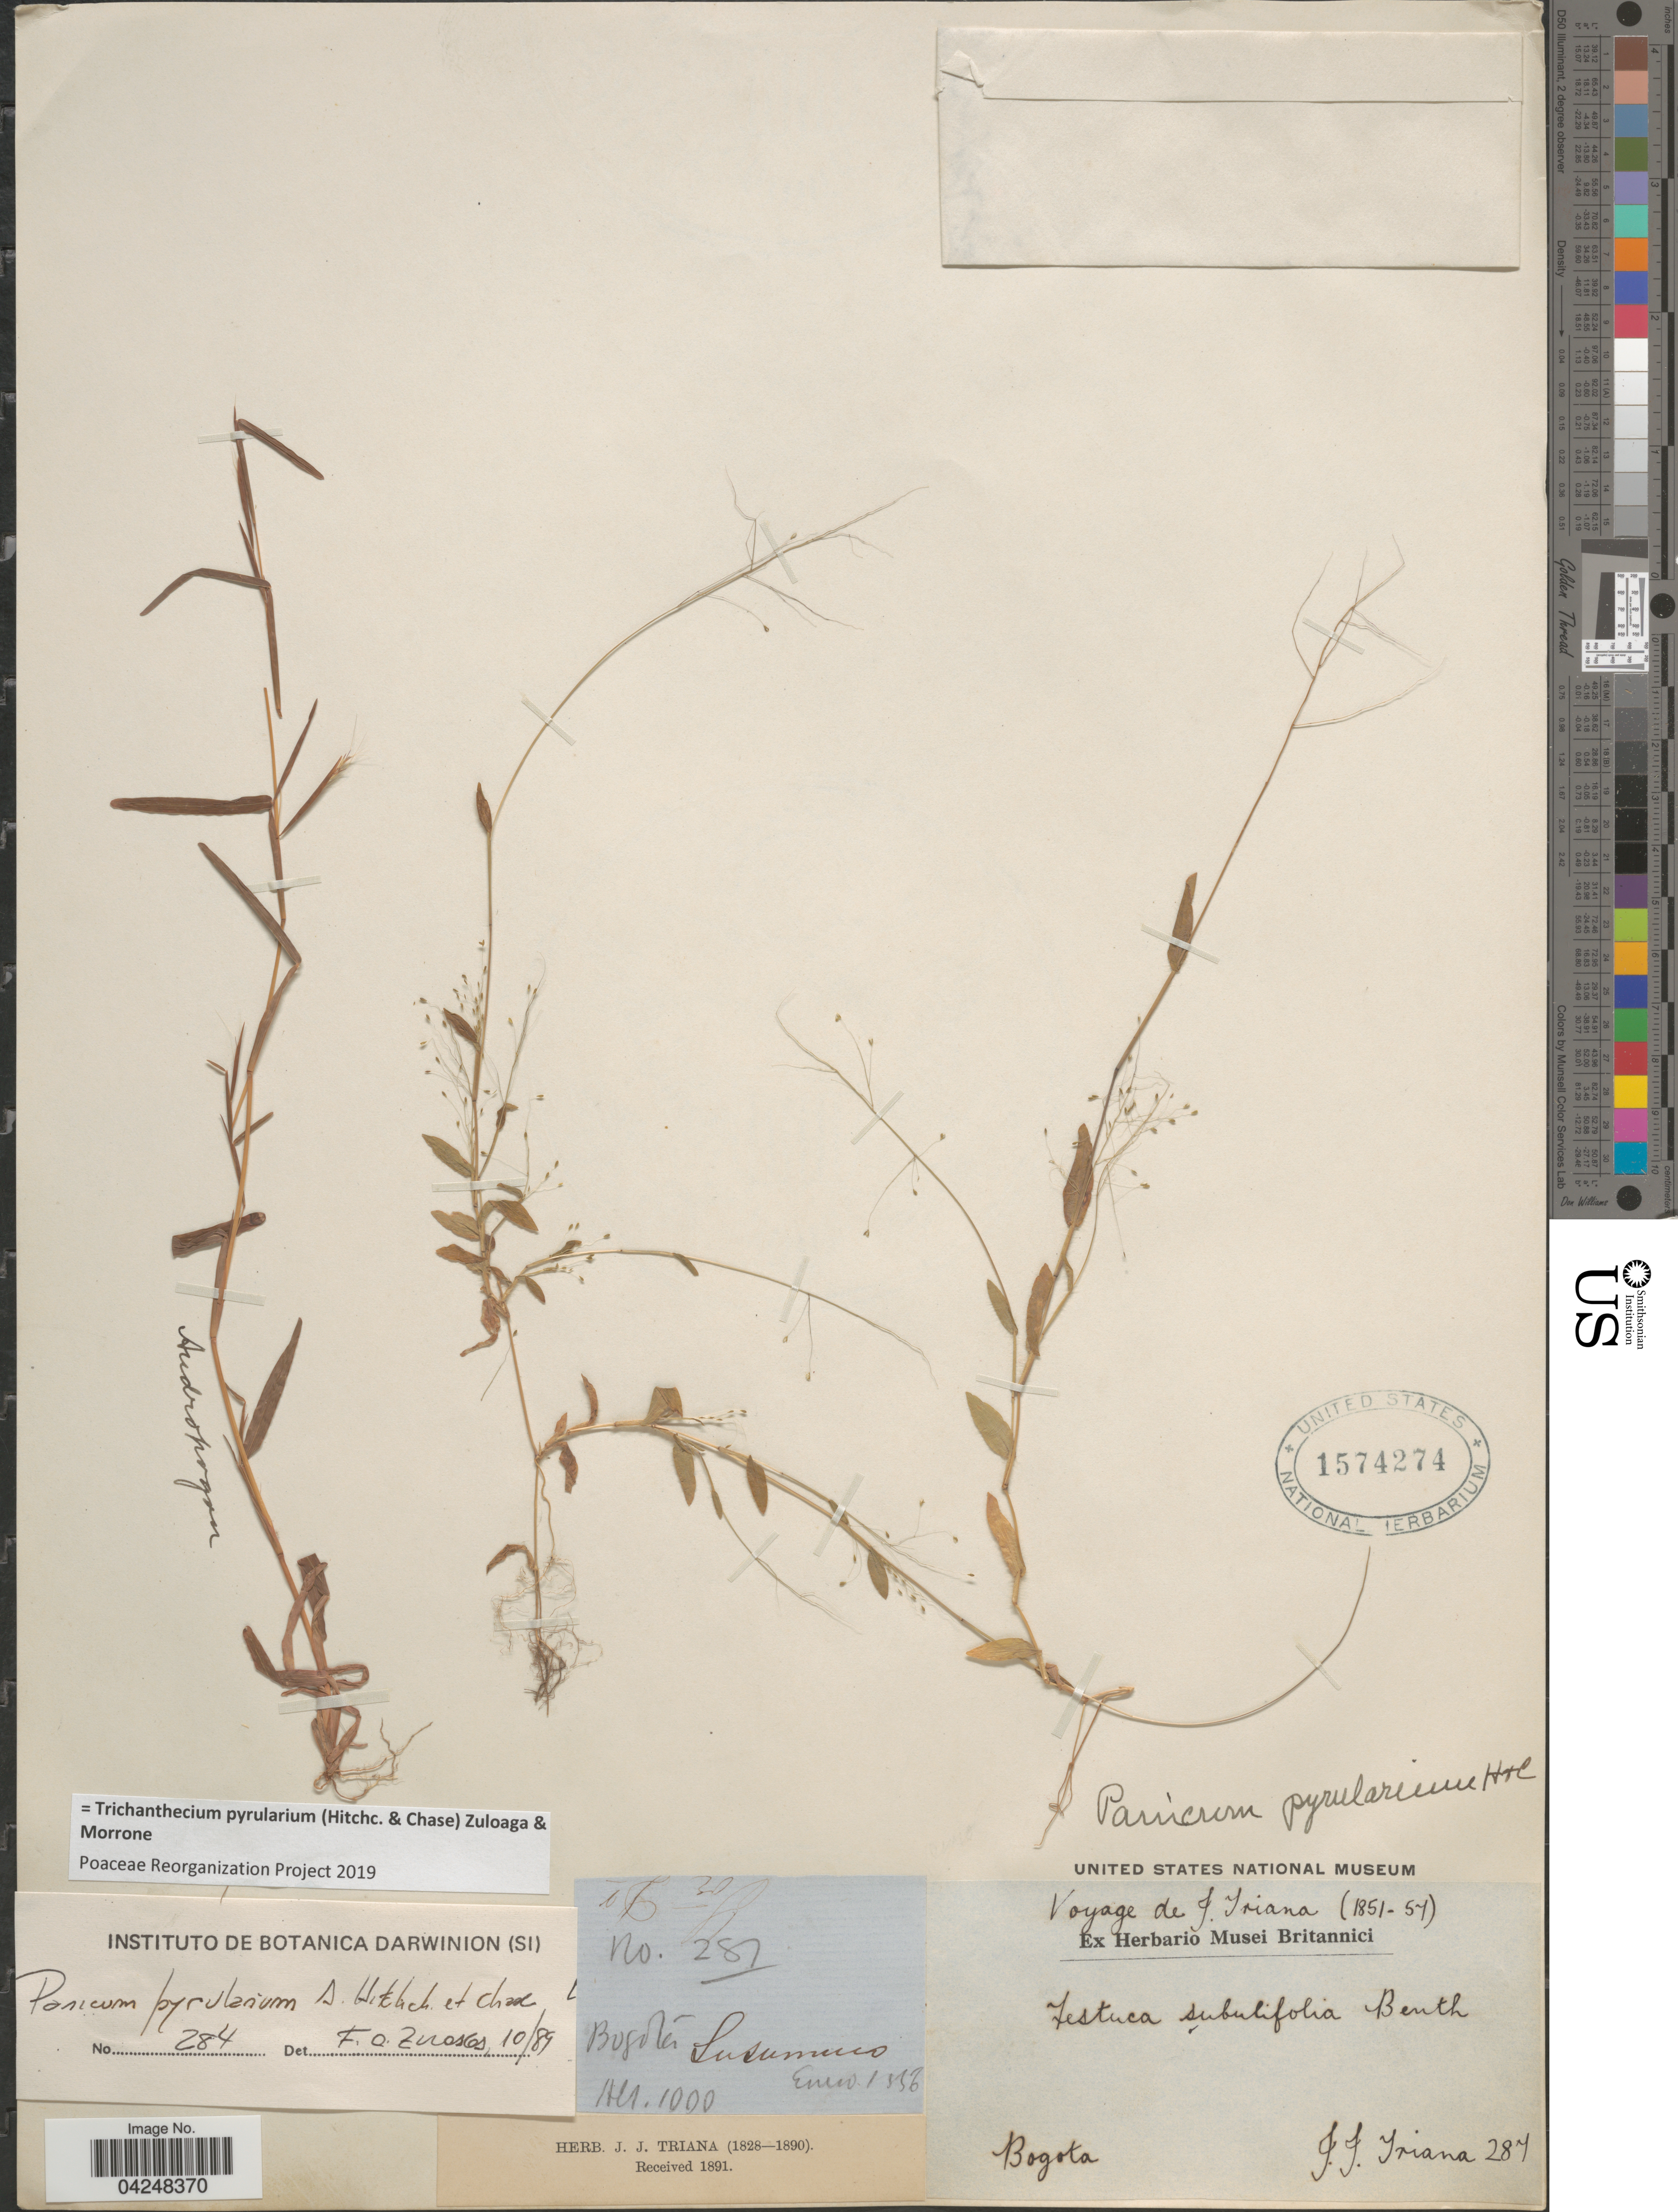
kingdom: Plantae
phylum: Tracheophyta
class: Liliopsida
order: Poales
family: Poaceae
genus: Trichanthecium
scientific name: Trichanthecium pyrularium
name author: (Hitchc. & Chase) Zuloaga & Morrone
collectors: J. J. Triana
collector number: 287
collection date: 1856-01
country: Colombia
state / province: Bogota D.C.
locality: Susummo [interpreted]. Voyage de J. Triana (1851-57).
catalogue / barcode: US 1574274